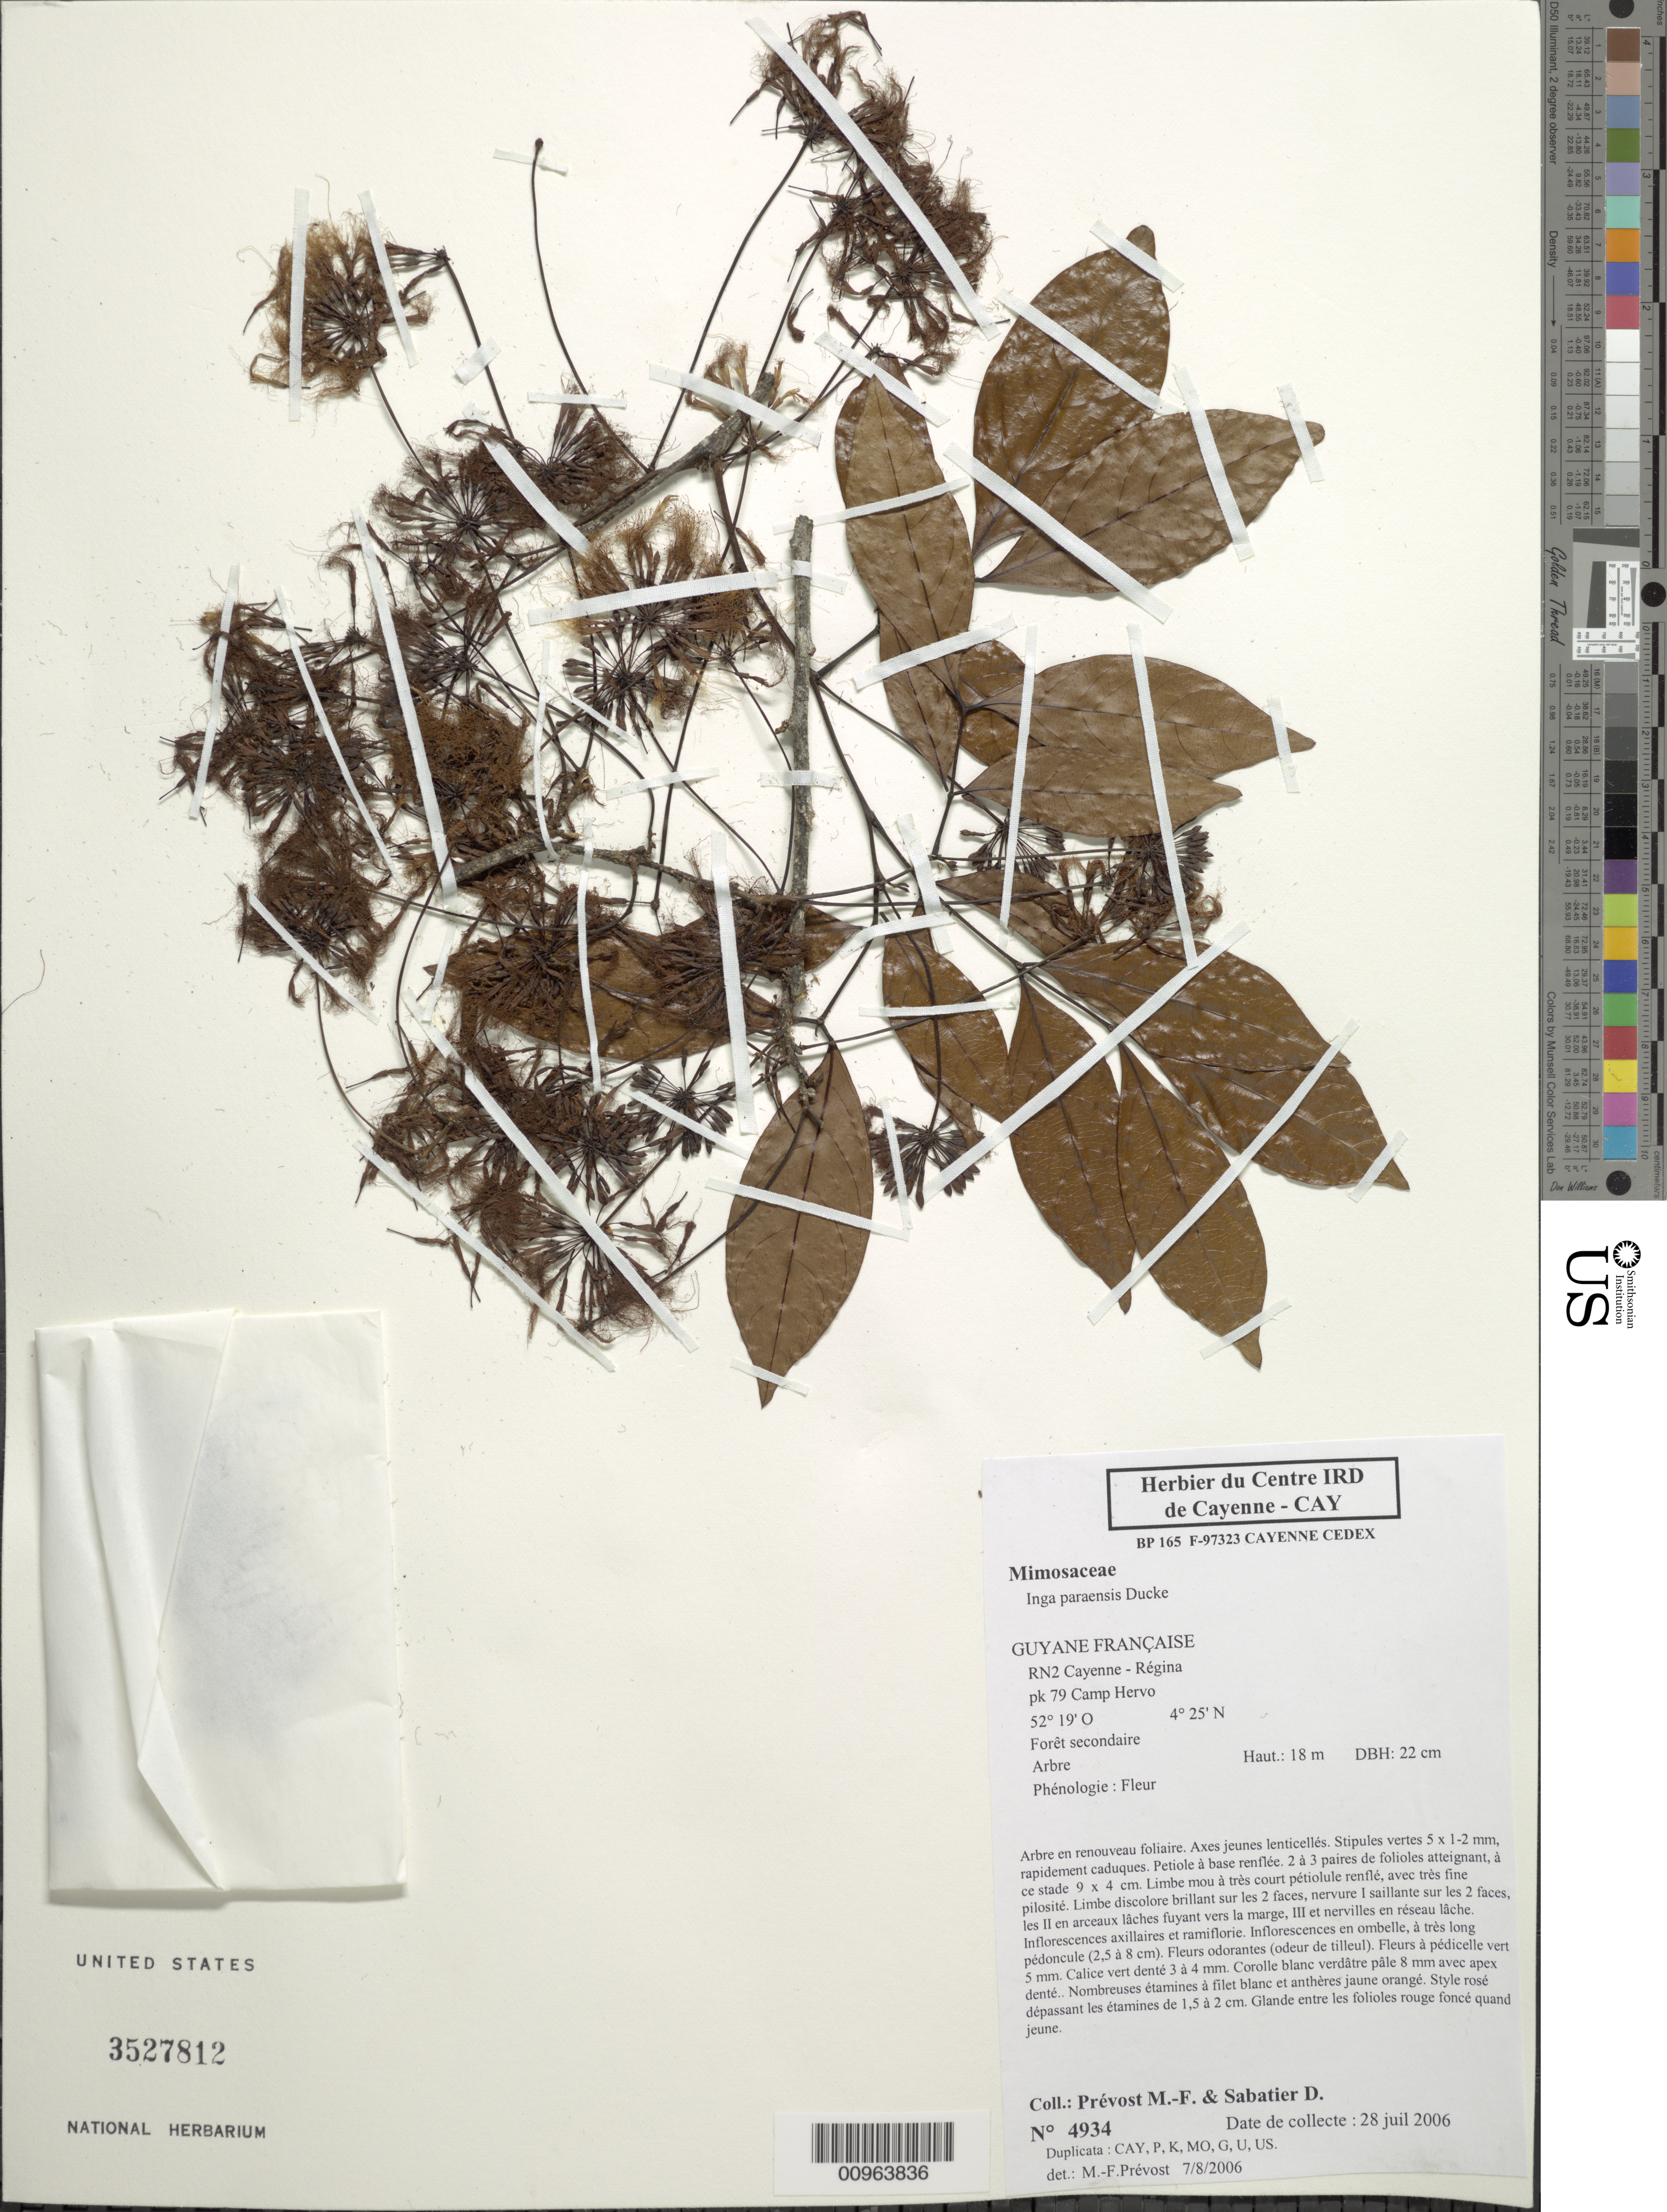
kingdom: Plantae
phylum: Tracheophyta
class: Magnoliopsida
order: Fabales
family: Fabaceae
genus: Inga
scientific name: Inga paraensis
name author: Ducke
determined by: Prévost, M.-F.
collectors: M.-F. Prévost & D. Sabatier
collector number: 4934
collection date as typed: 28-Jul-06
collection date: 2006-07-28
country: French Guiana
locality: Cayenne - Régina RN2, pk 79 Camp Hervo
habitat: Foret secondaire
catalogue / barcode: US 3527812